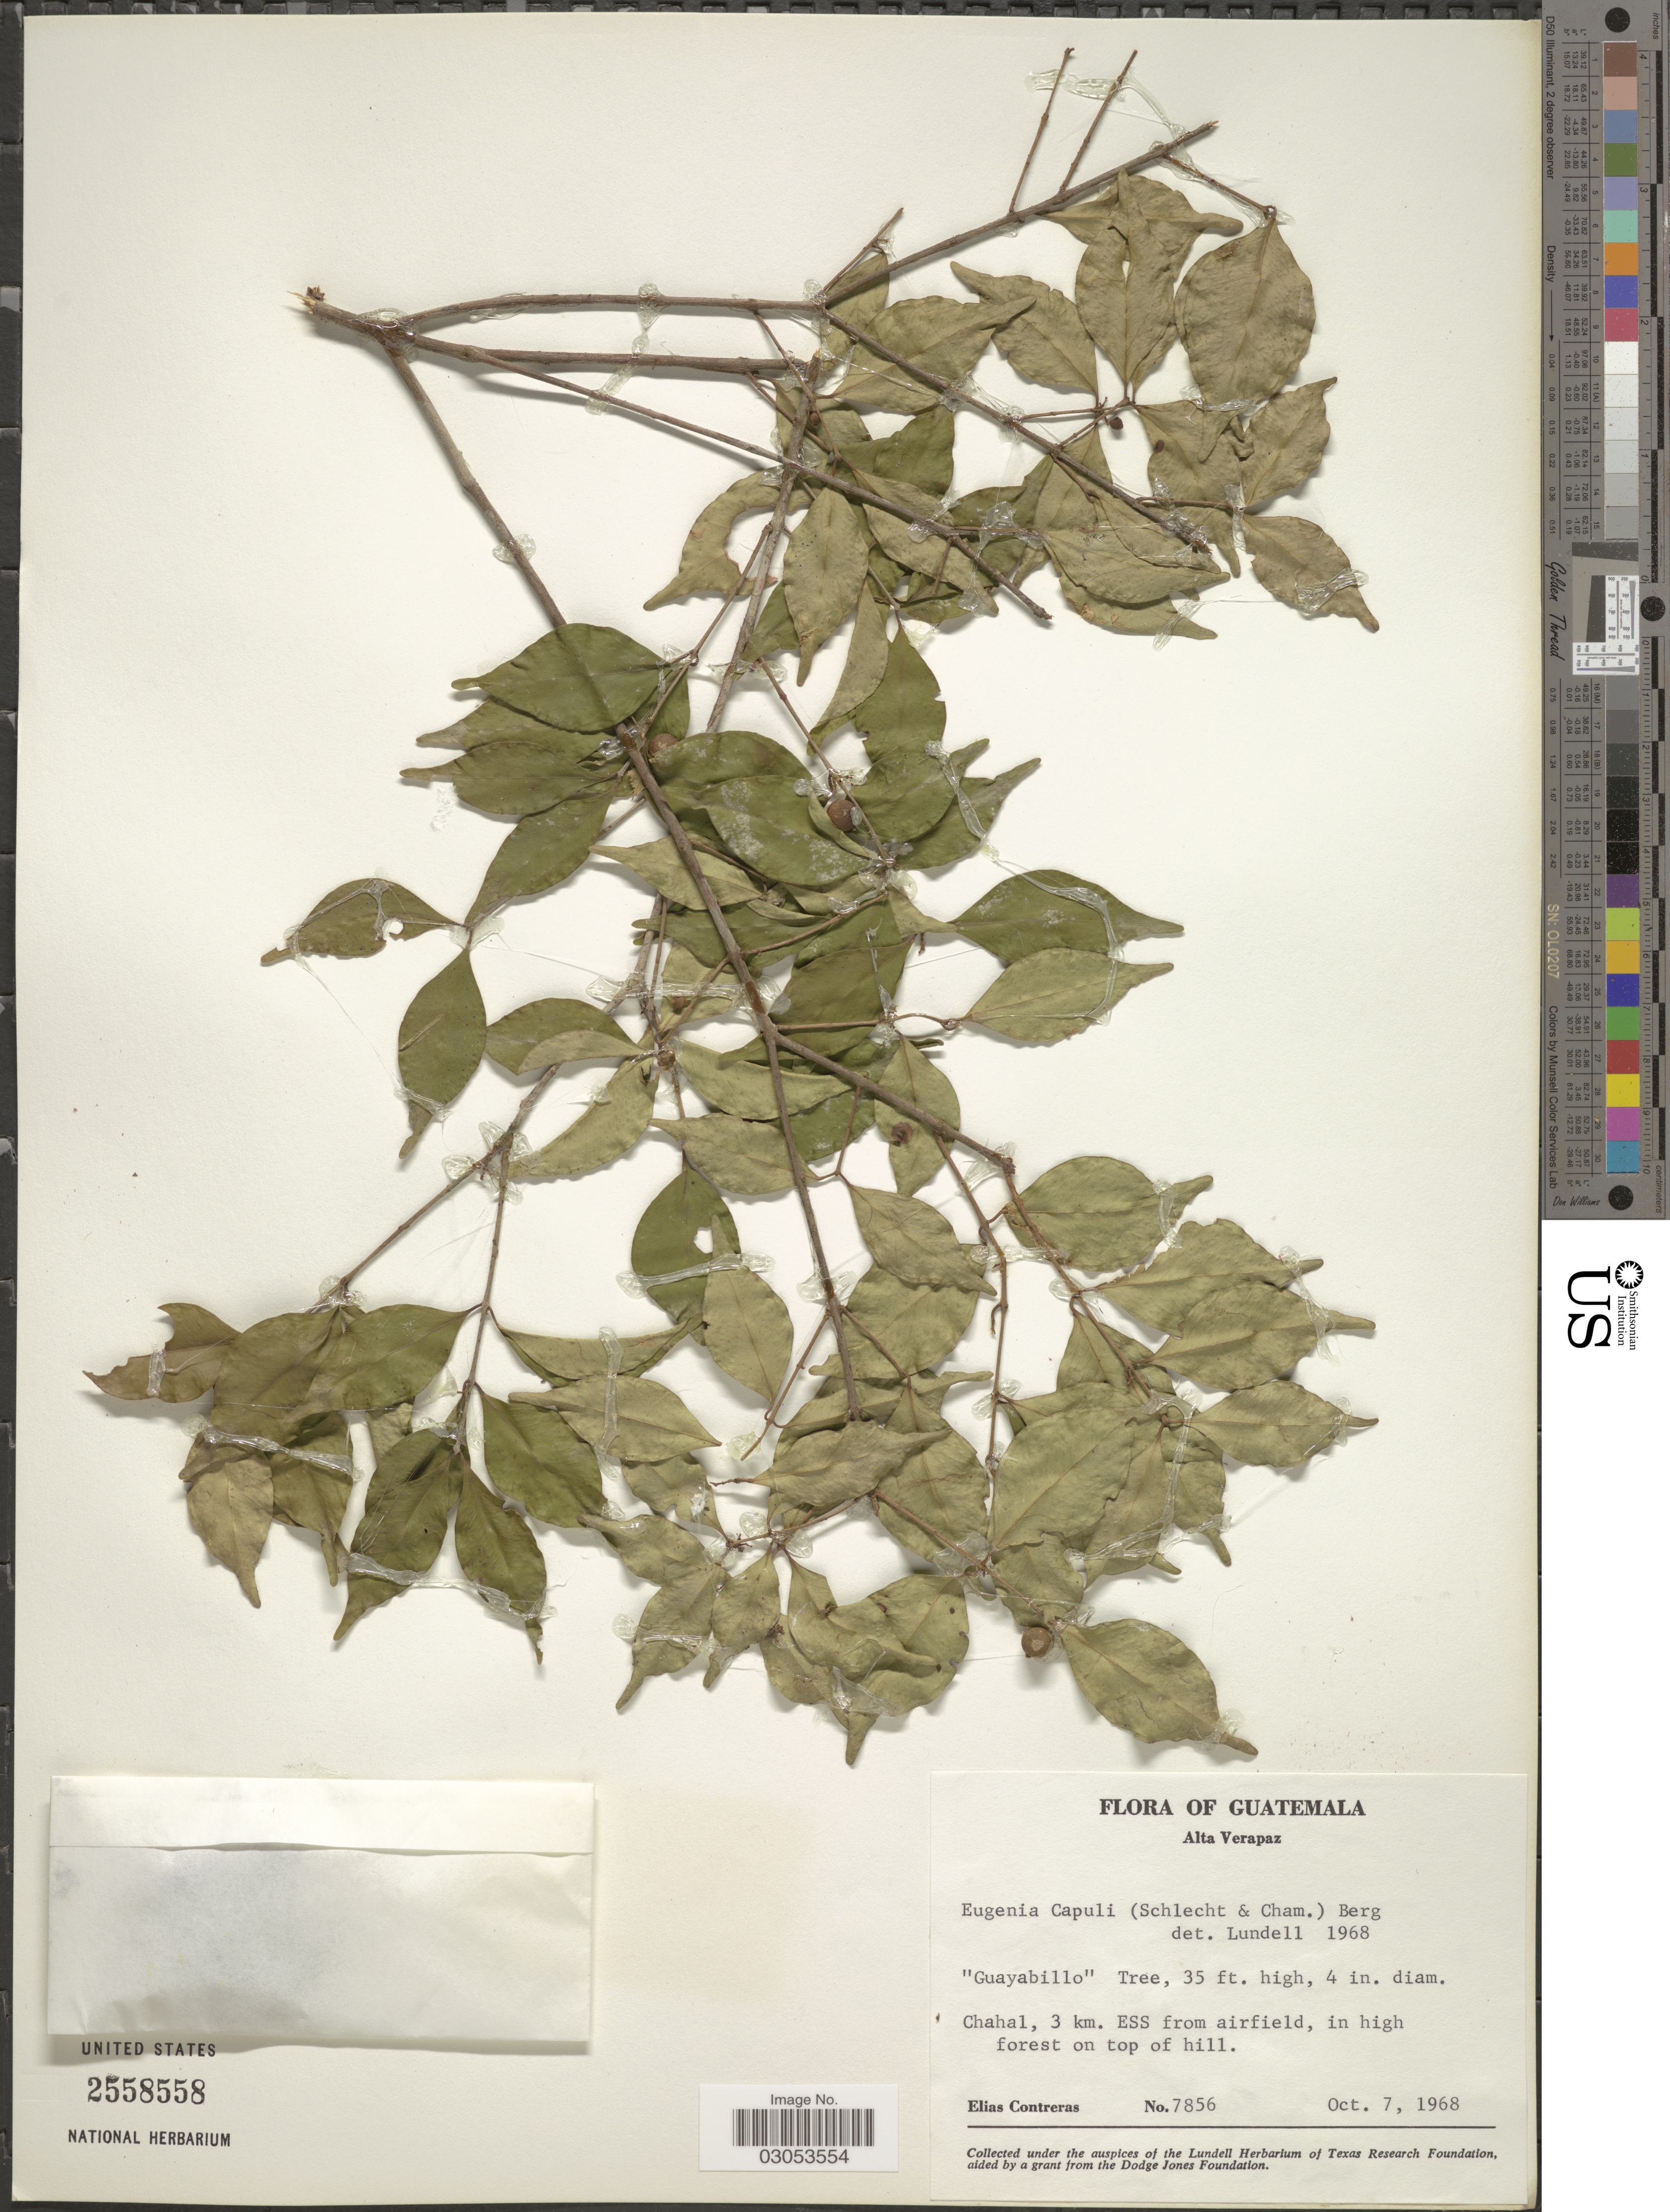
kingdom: Plantae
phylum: Tracheophyta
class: Magnoliopsida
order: Myrtales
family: Myrtaceae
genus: Eugenia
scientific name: Eugenia capuli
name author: (Schltdl. & Cham.) Hook. & Arn.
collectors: E. Contreras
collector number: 7856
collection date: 1968-10-07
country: Guatemala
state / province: Alta Verapaz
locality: Chahal, 3 km. ESS from airfield, in high forest on top of hill.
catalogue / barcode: US 2558558